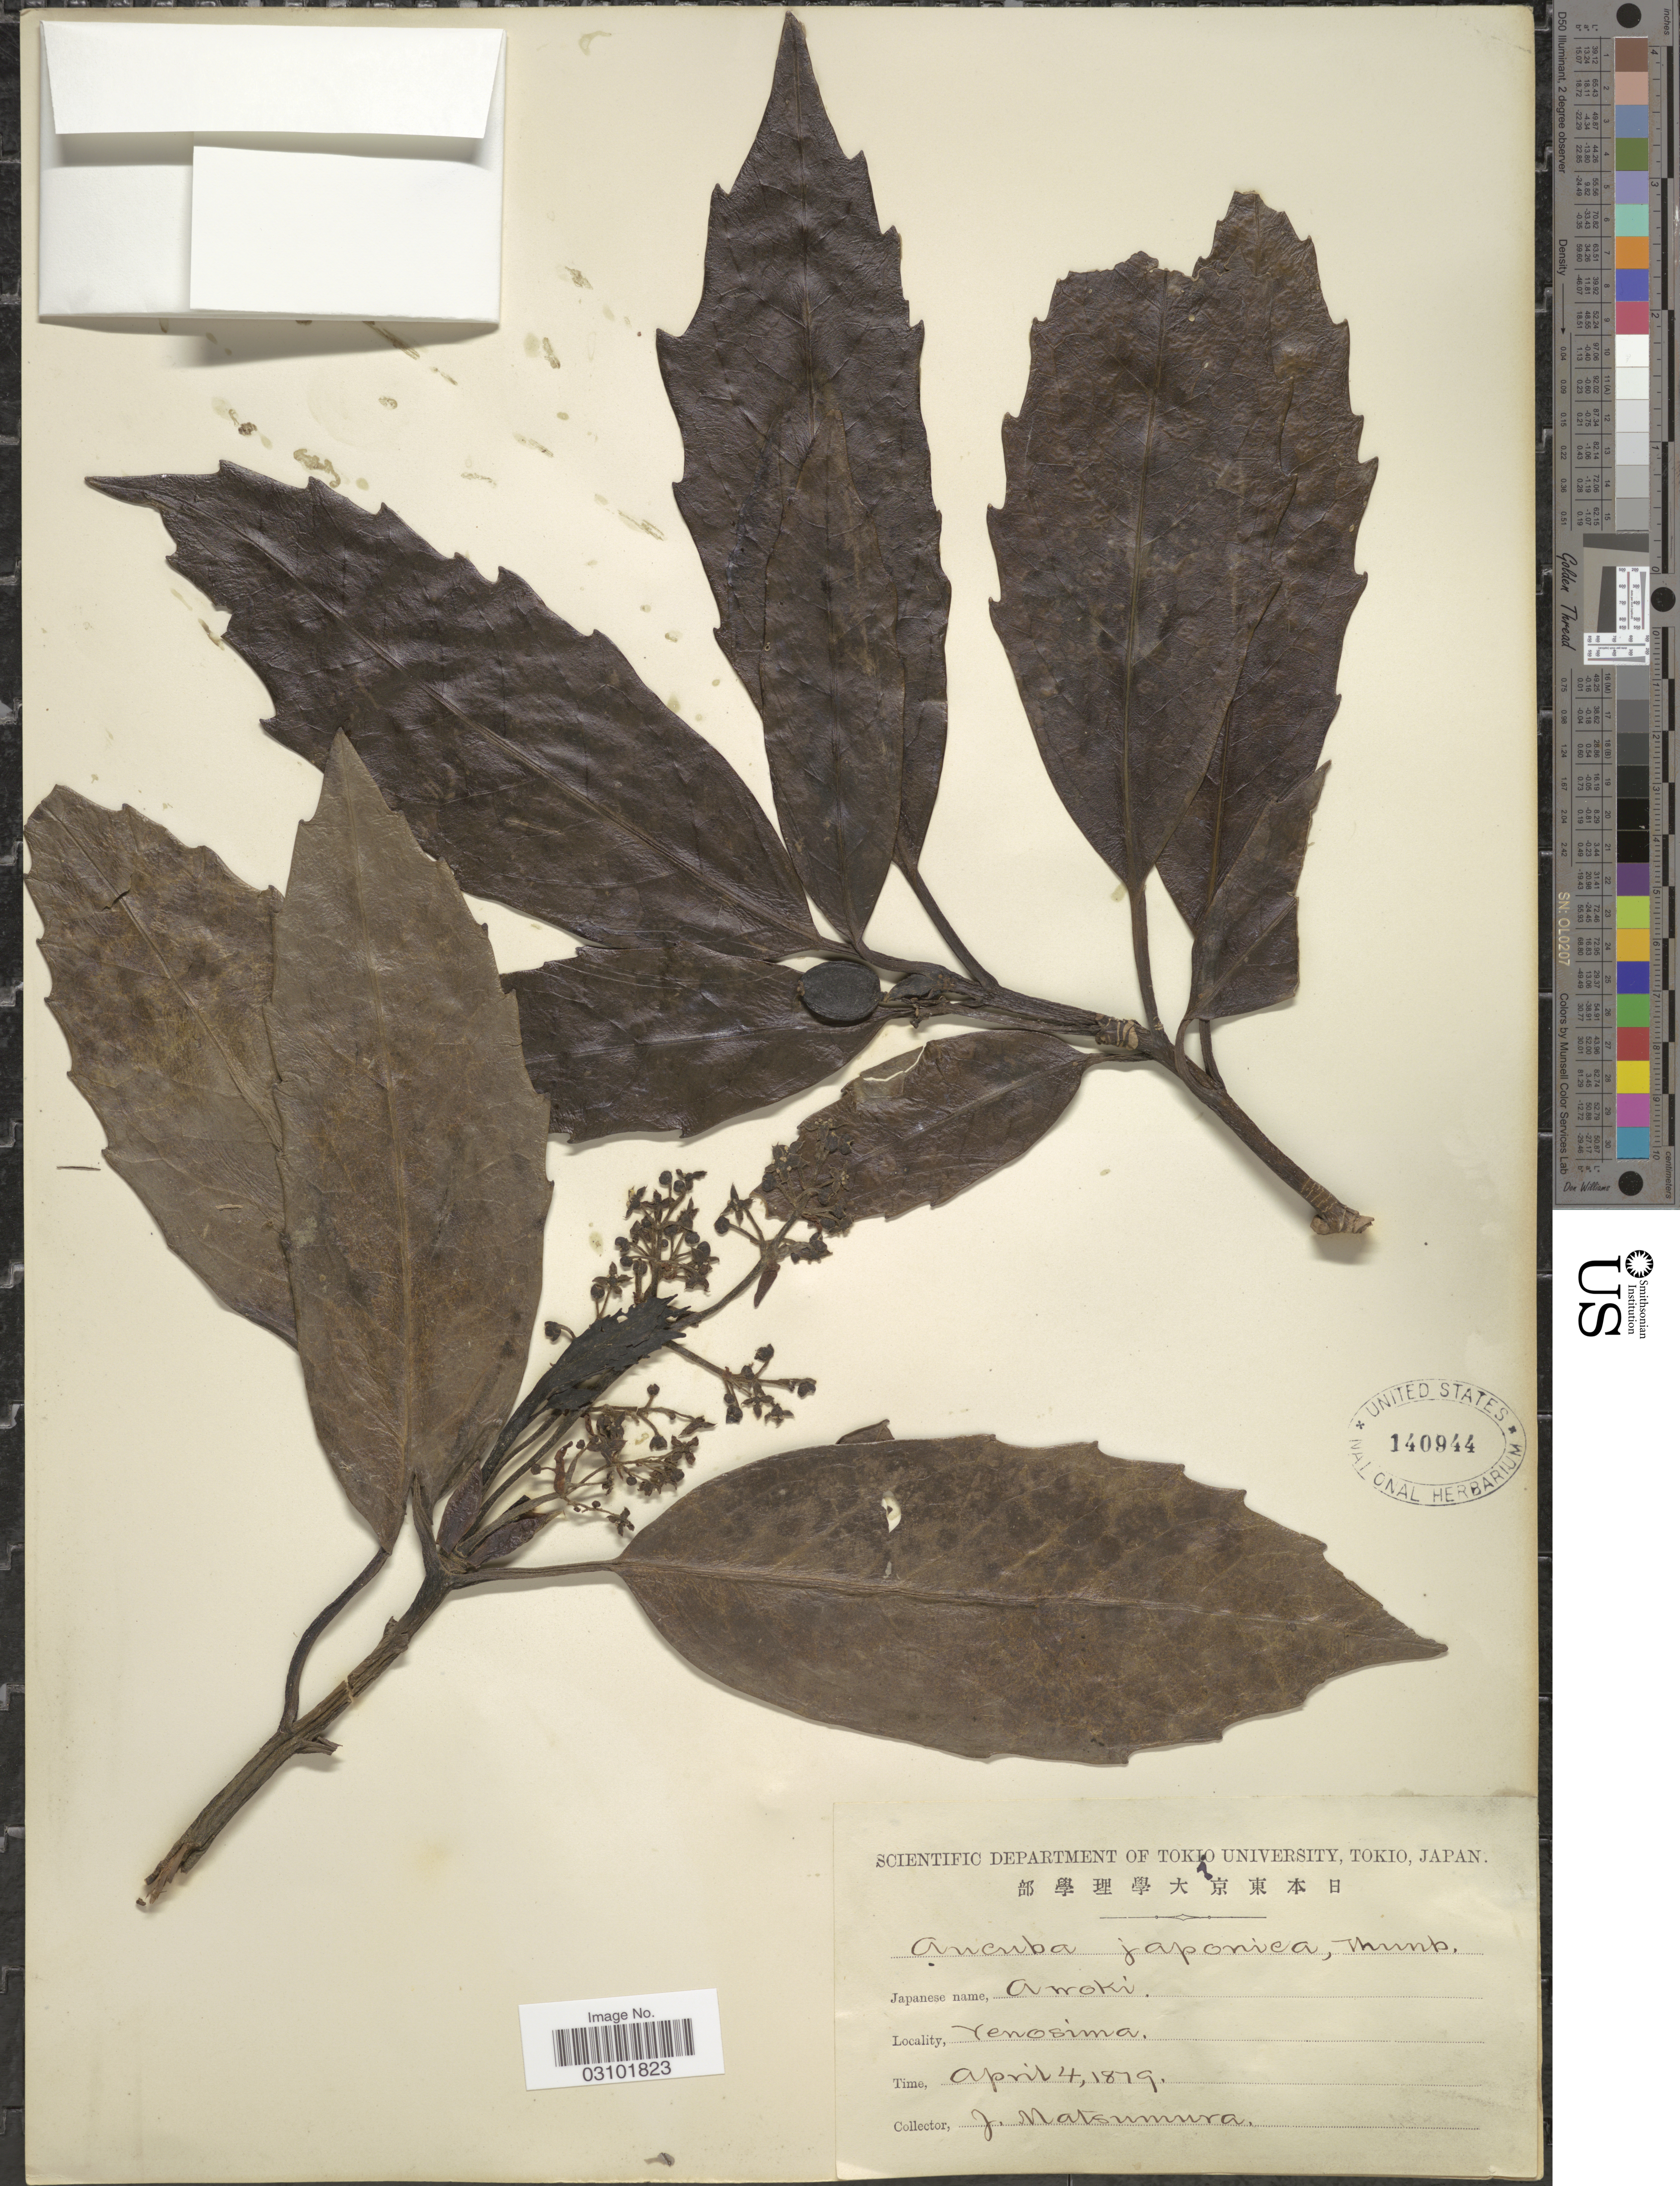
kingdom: Plantae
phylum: Tracheophyta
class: Magnoliopsida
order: Garryales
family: Garryaceae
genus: Aucuba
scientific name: Aucuba japonica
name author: Thunb.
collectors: J. Matsumura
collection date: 1819-04-04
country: Japan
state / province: Tokyo, Federal City of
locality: Yenosima.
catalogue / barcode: US 140944